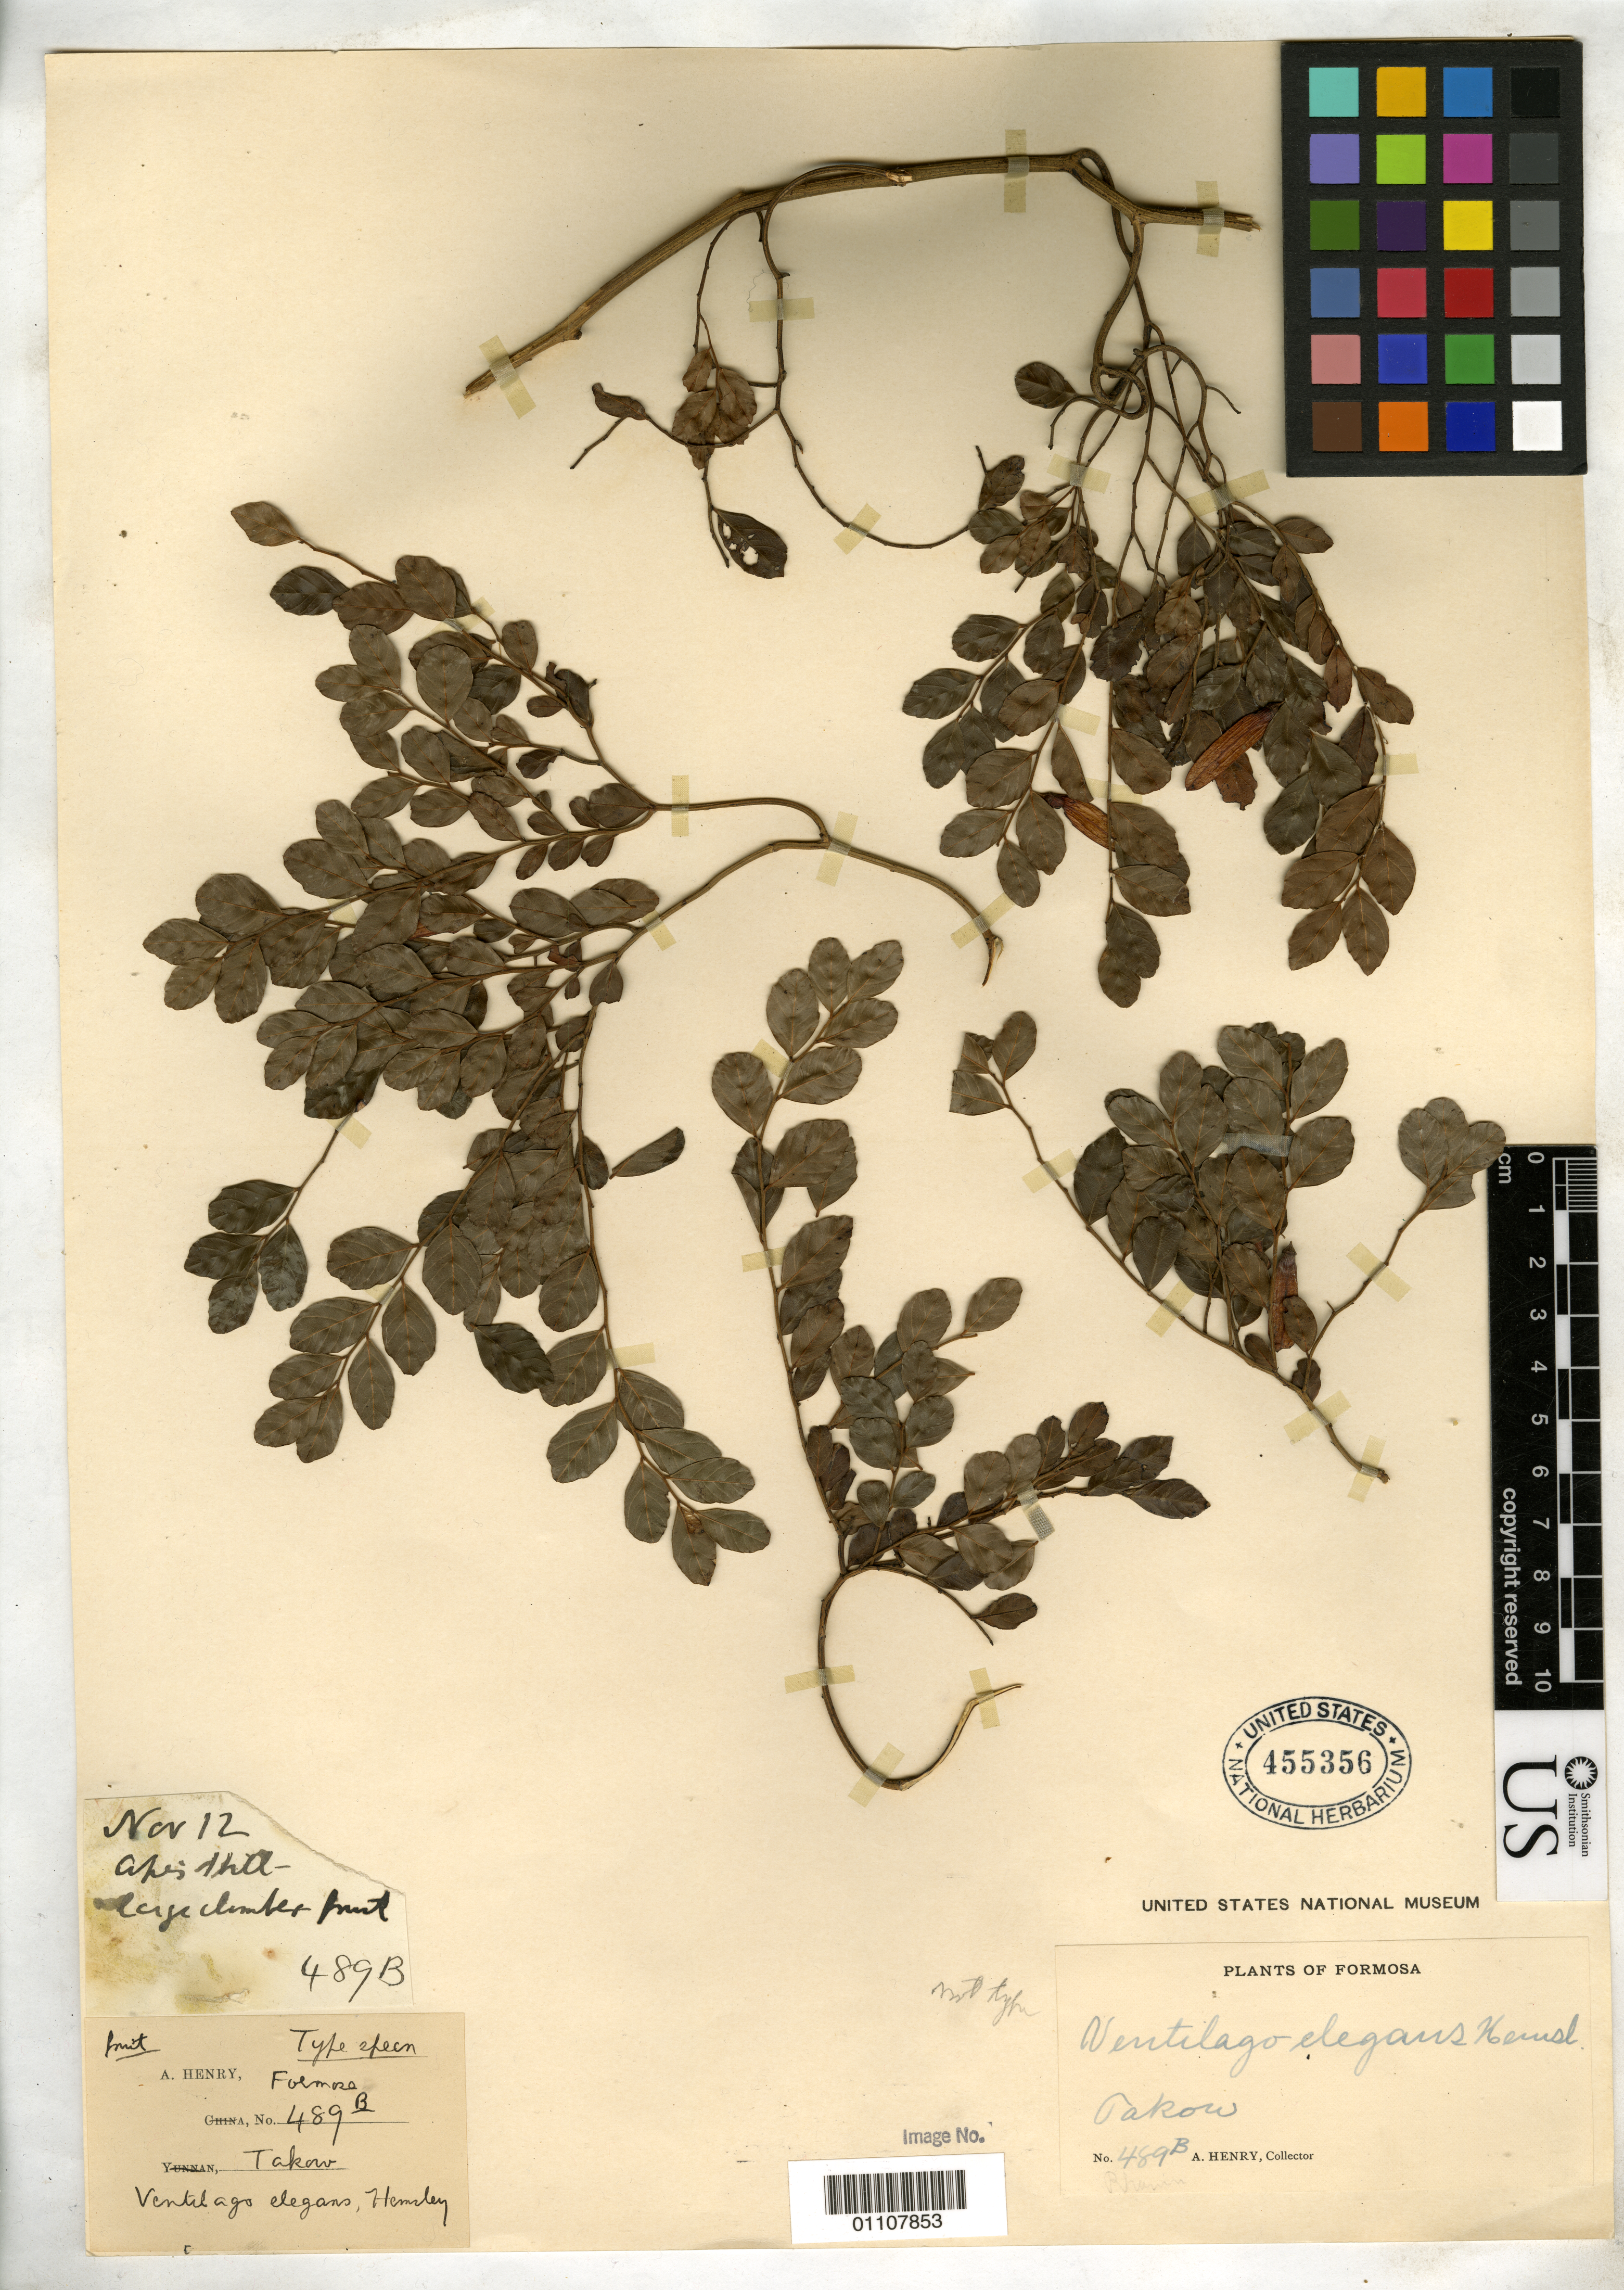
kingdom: Plantae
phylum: Tracheophyta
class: Magnoliopsida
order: Rosales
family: Rhamnaceae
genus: Ventilago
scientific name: Ventilago elegans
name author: Hemsl.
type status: Possible Type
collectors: A. Henry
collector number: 489 B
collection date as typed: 12 Nov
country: Taiwan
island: Taiwan [Formosa]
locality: Formosa.Takow. Ape's Hill.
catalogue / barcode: US 455356